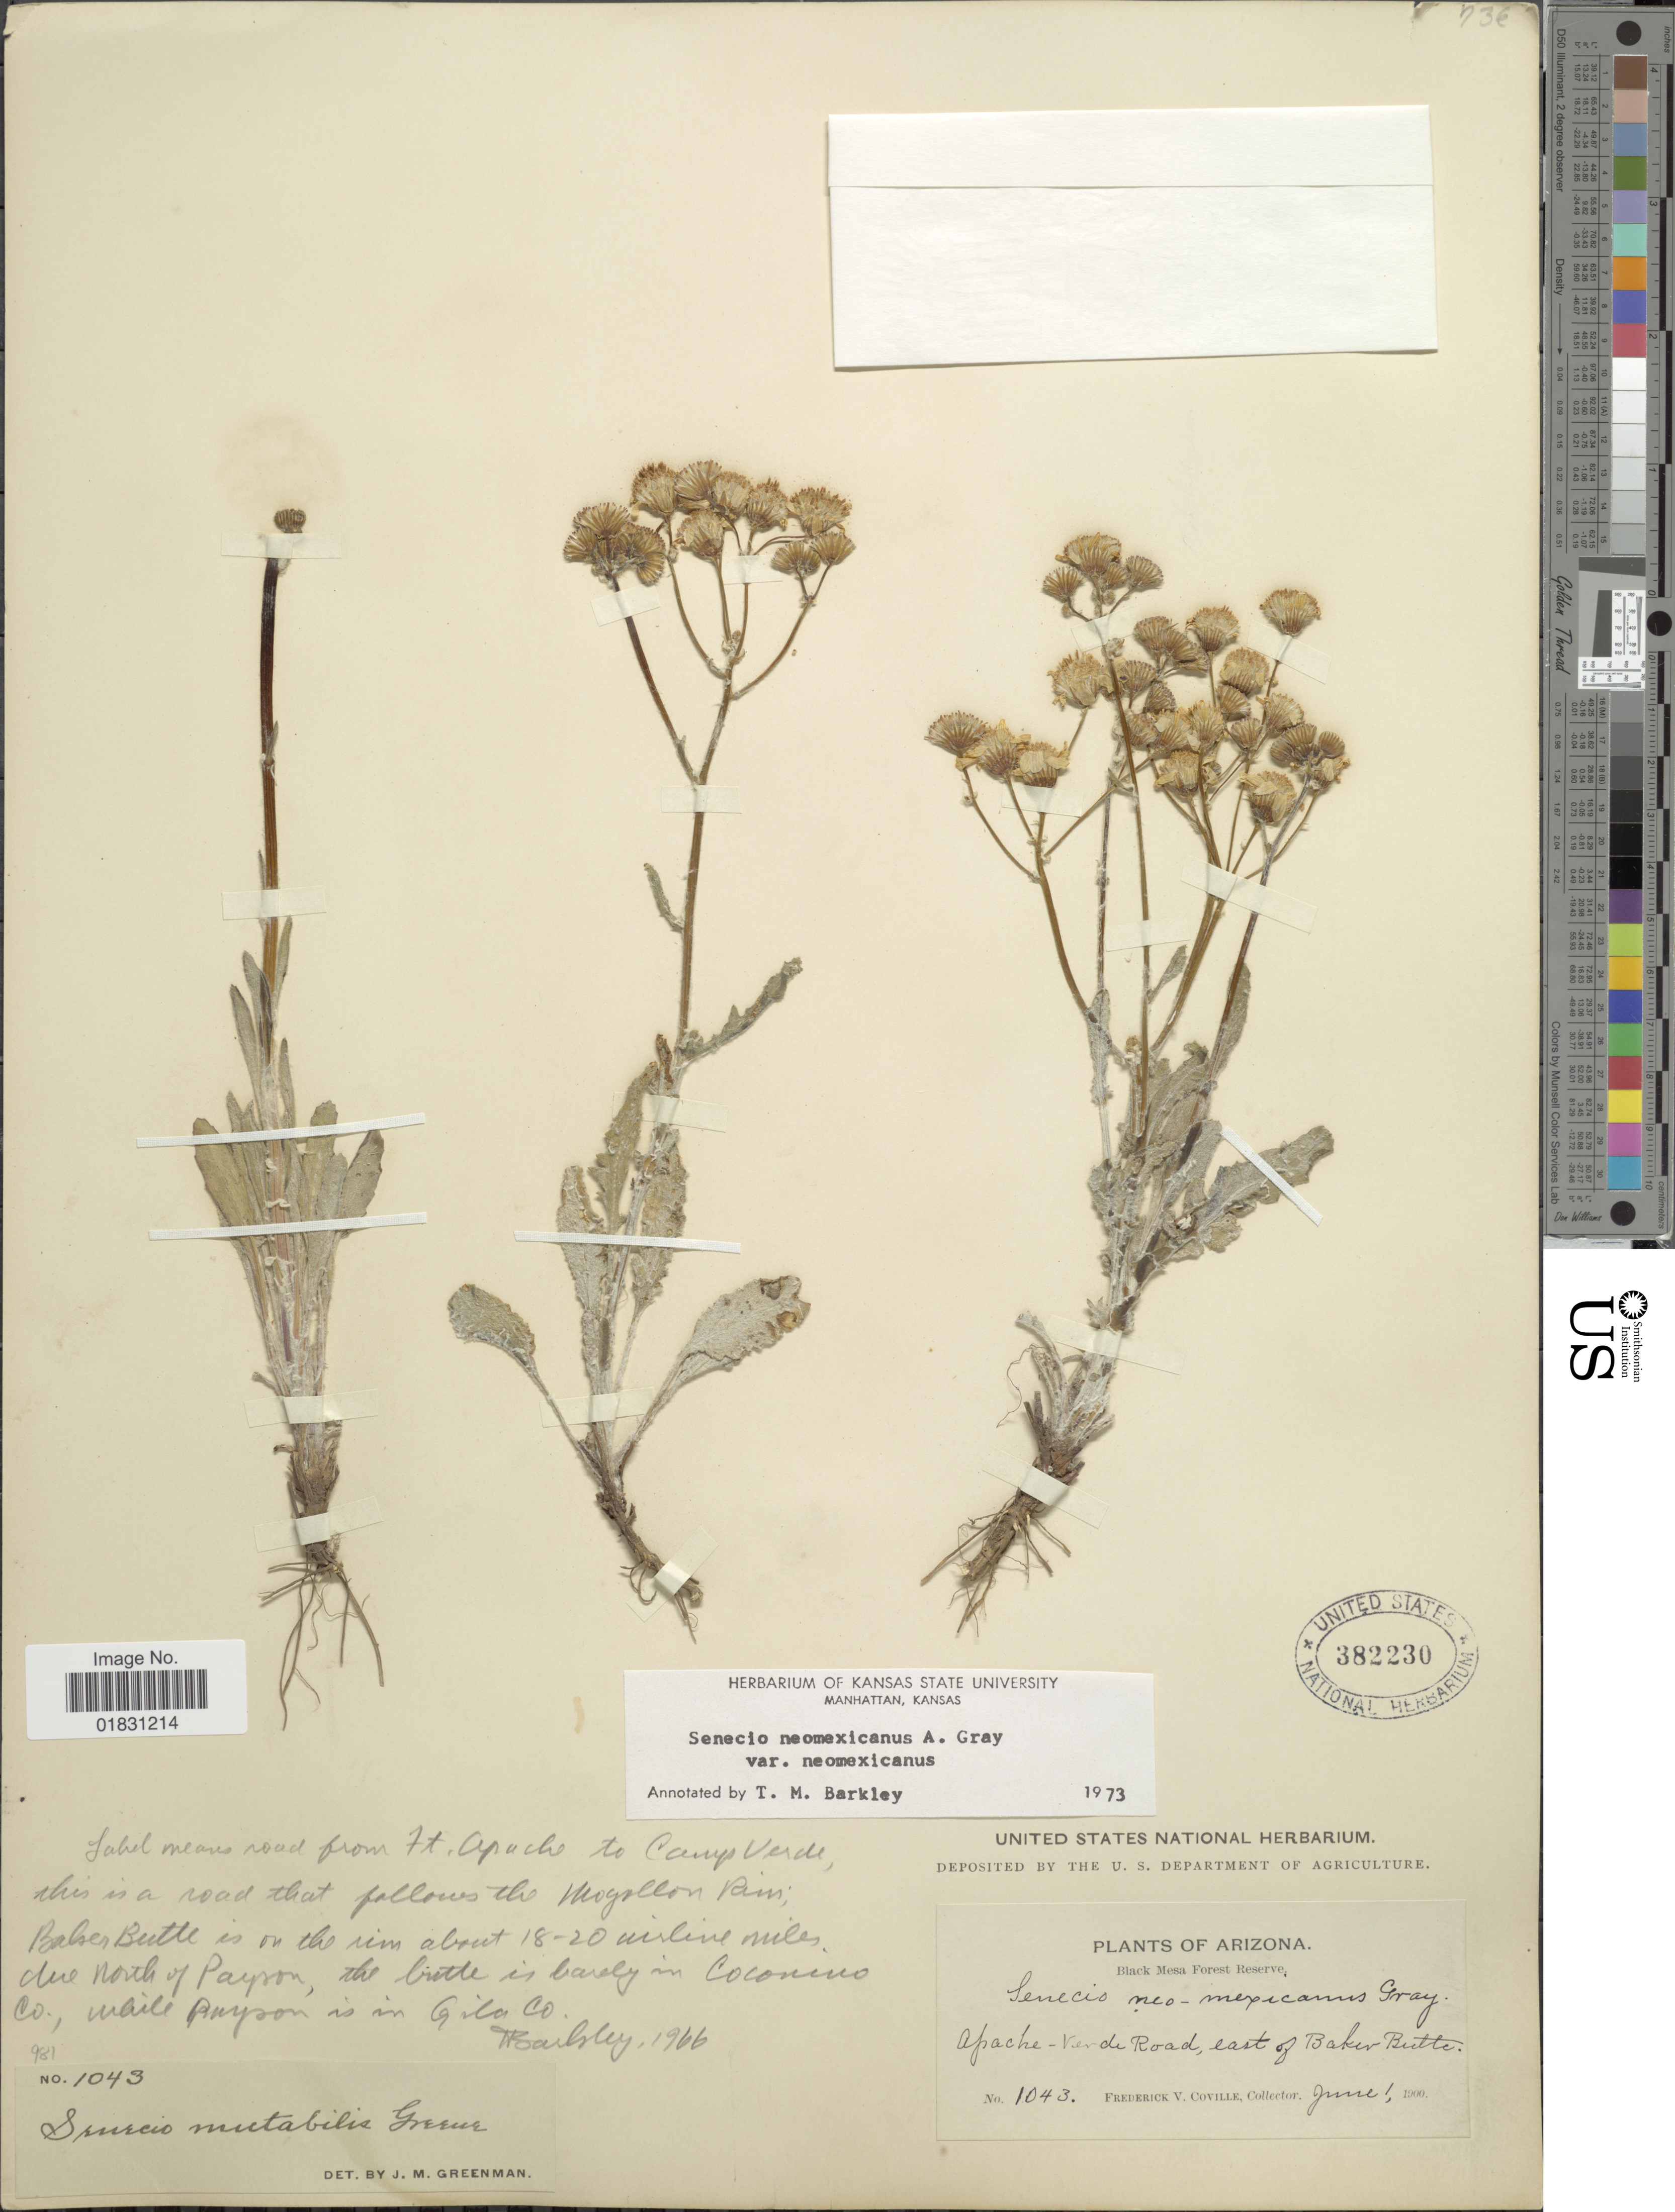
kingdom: Plantae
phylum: Tracheophyta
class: Magnoliopsida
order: Asterales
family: Asteraceae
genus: Packera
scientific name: Packera neomexicana var. neomexicana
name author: (A. Gray) W.A. Weber & Á. Löve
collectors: H. Barkley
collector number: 981*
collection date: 1966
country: United States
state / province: Arizona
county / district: Coconino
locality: Label means from ft Apache to Camp Verde, this is a road tha follows the Mogollon River, Baker Butte is on the rim about 18-20 airline mile due North of Payson, the Butte is barely in Coconino Co., while Payson is in Gila Co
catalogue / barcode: US 3822030-2